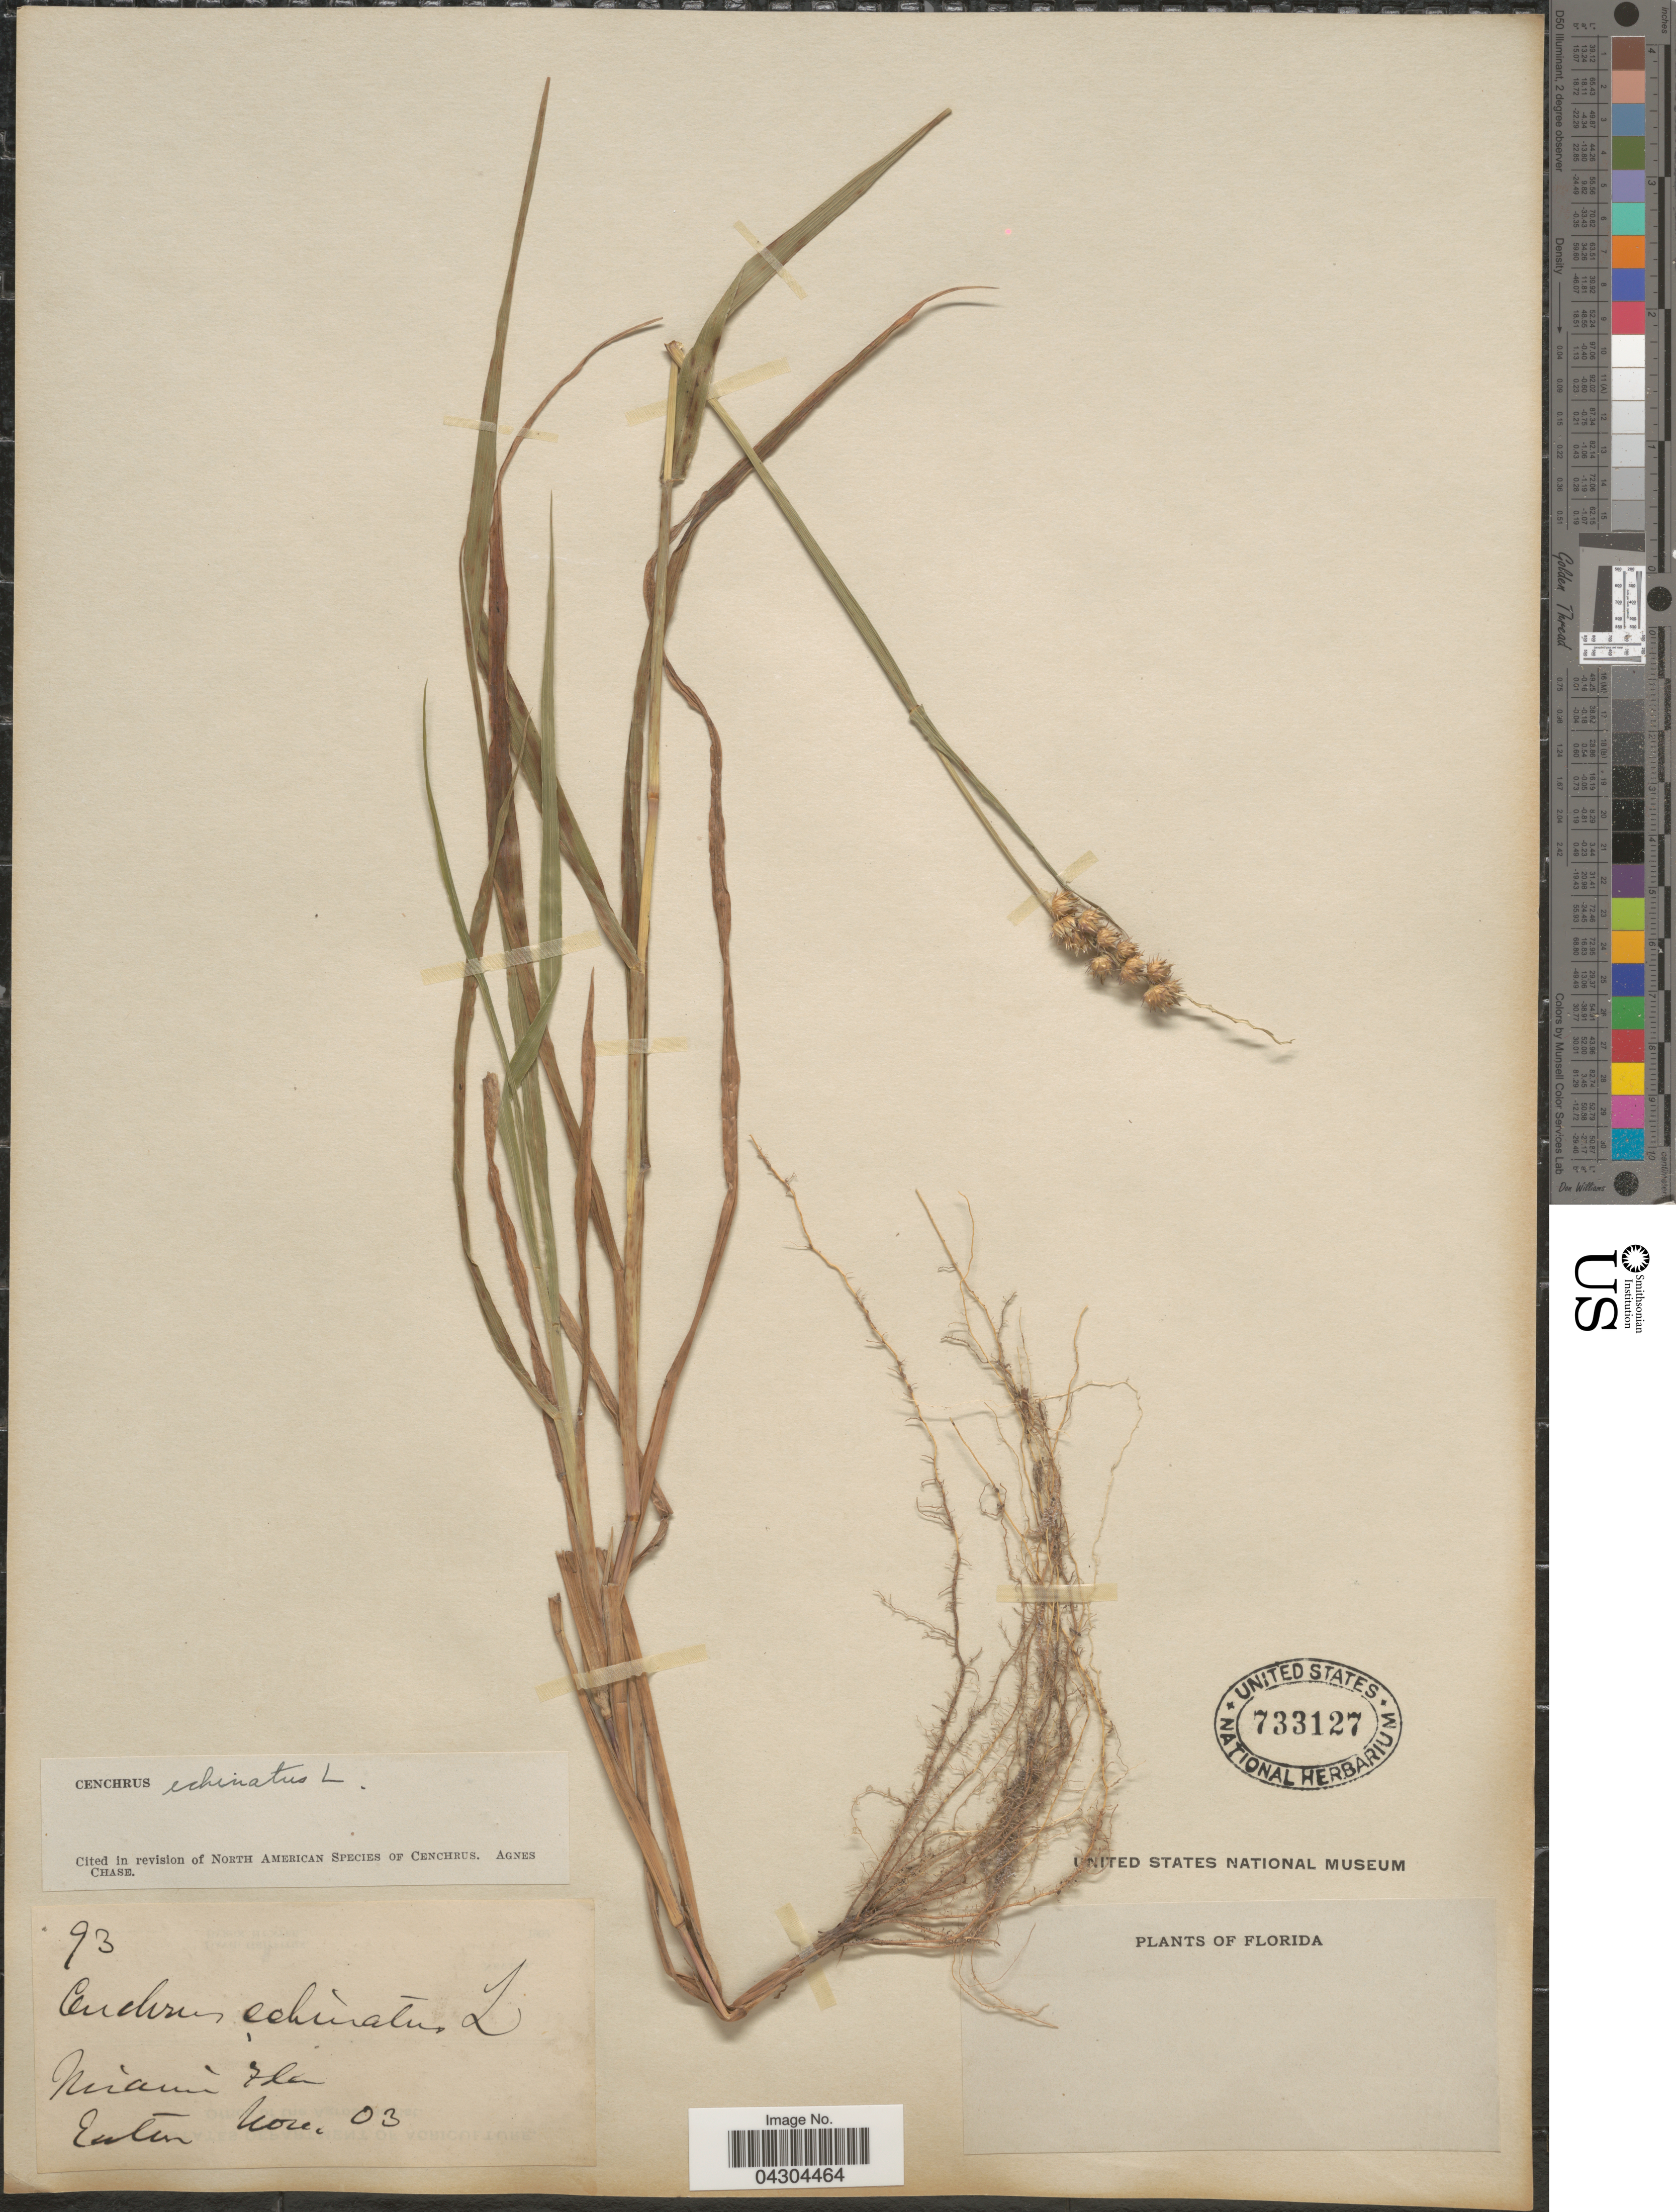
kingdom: Plantae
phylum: Tracheophyta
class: Liliopsida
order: Poales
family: Poaceae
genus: Cenchrus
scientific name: Cenchrus echinatus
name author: L.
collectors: -- Eaton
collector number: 93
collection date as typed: Transcribed d/m/y: /11/3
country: United States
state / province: Florida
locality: Miami.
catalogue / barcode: US 733127